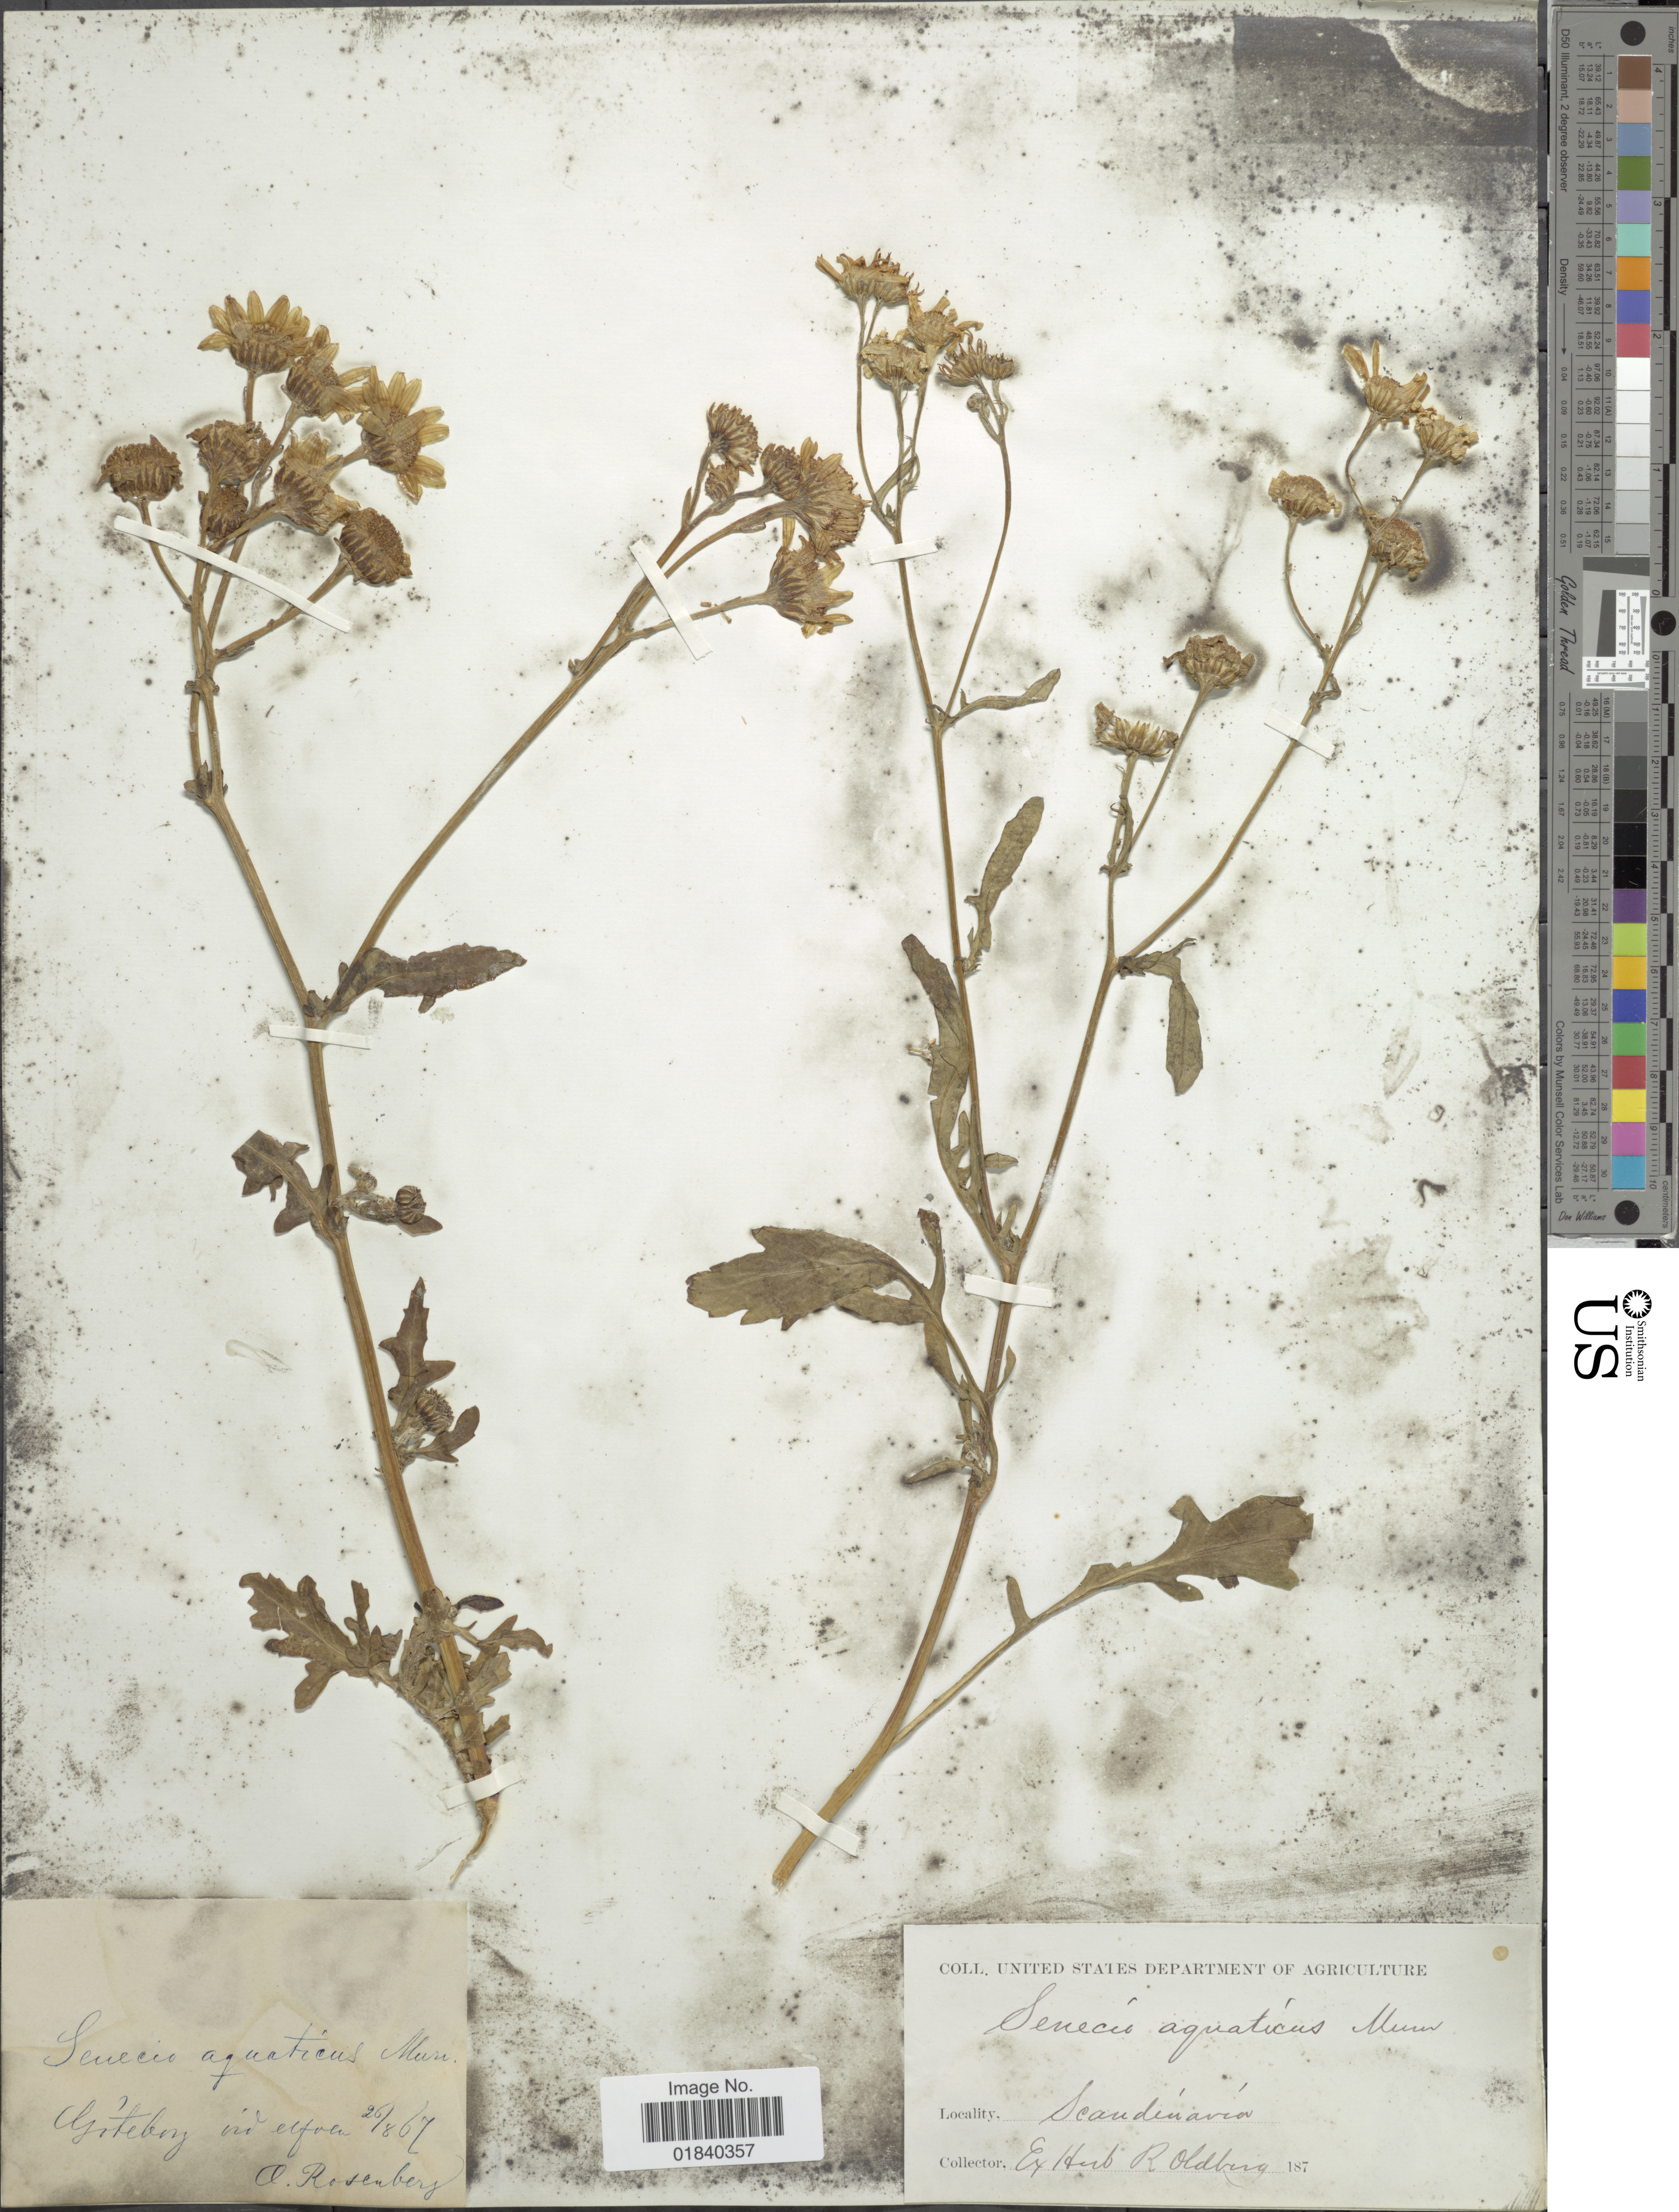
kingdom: Plantae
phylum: Tracheophyta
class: Magnoliopsida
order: Asterales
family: Asteraceae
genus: Senecio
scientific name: Senecio aquaticus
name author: Huds.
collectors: A. Rosenberg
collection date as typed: Transcribed d/m/y: 26/8/67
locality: Grteberg in efoa [interpreted]. Scandinavia.